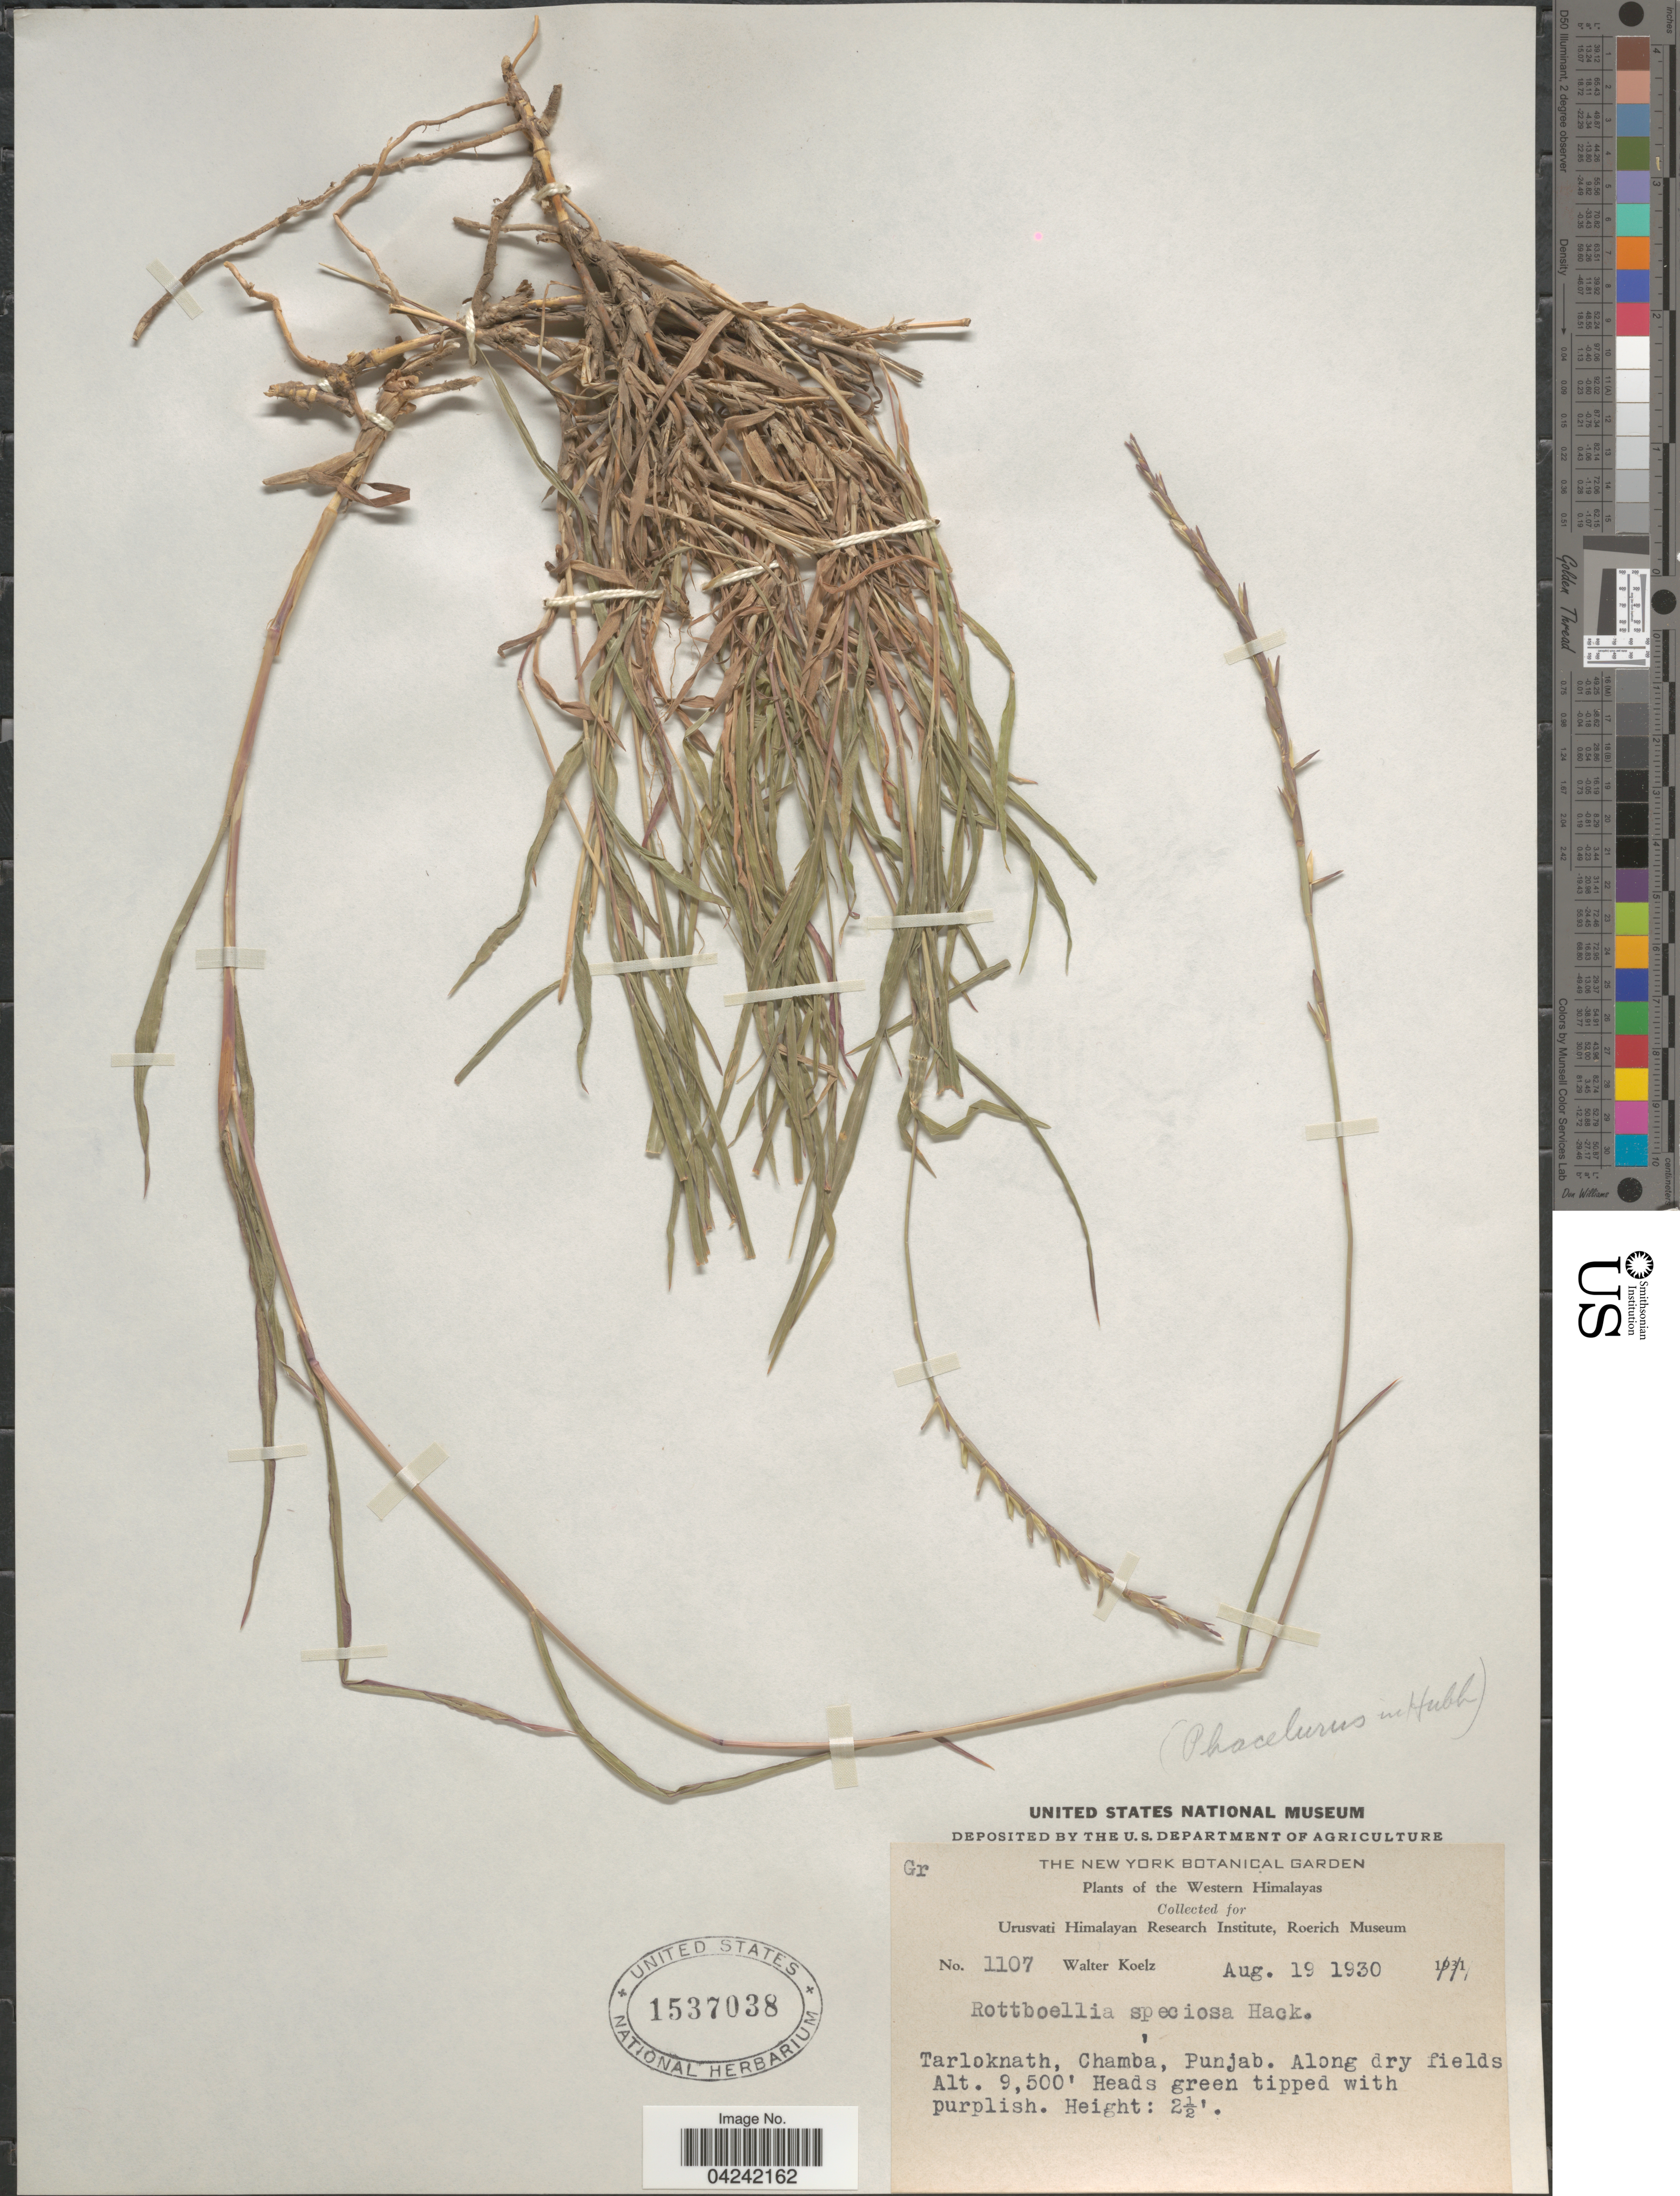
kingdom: Plantae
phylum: Tracheophyta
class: Liliopsida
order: Poales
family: Poaceae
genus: Phacelurus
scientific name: Phacelurus speciosus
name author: (Steud.) C. E. Hubb.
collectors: W. N. Koelz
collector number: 1107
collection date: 1930-08-19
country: India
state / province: Punjab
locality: The Western Himalayas. Tarloknath, Chamba.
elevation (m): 2896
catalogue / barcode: US 1537038